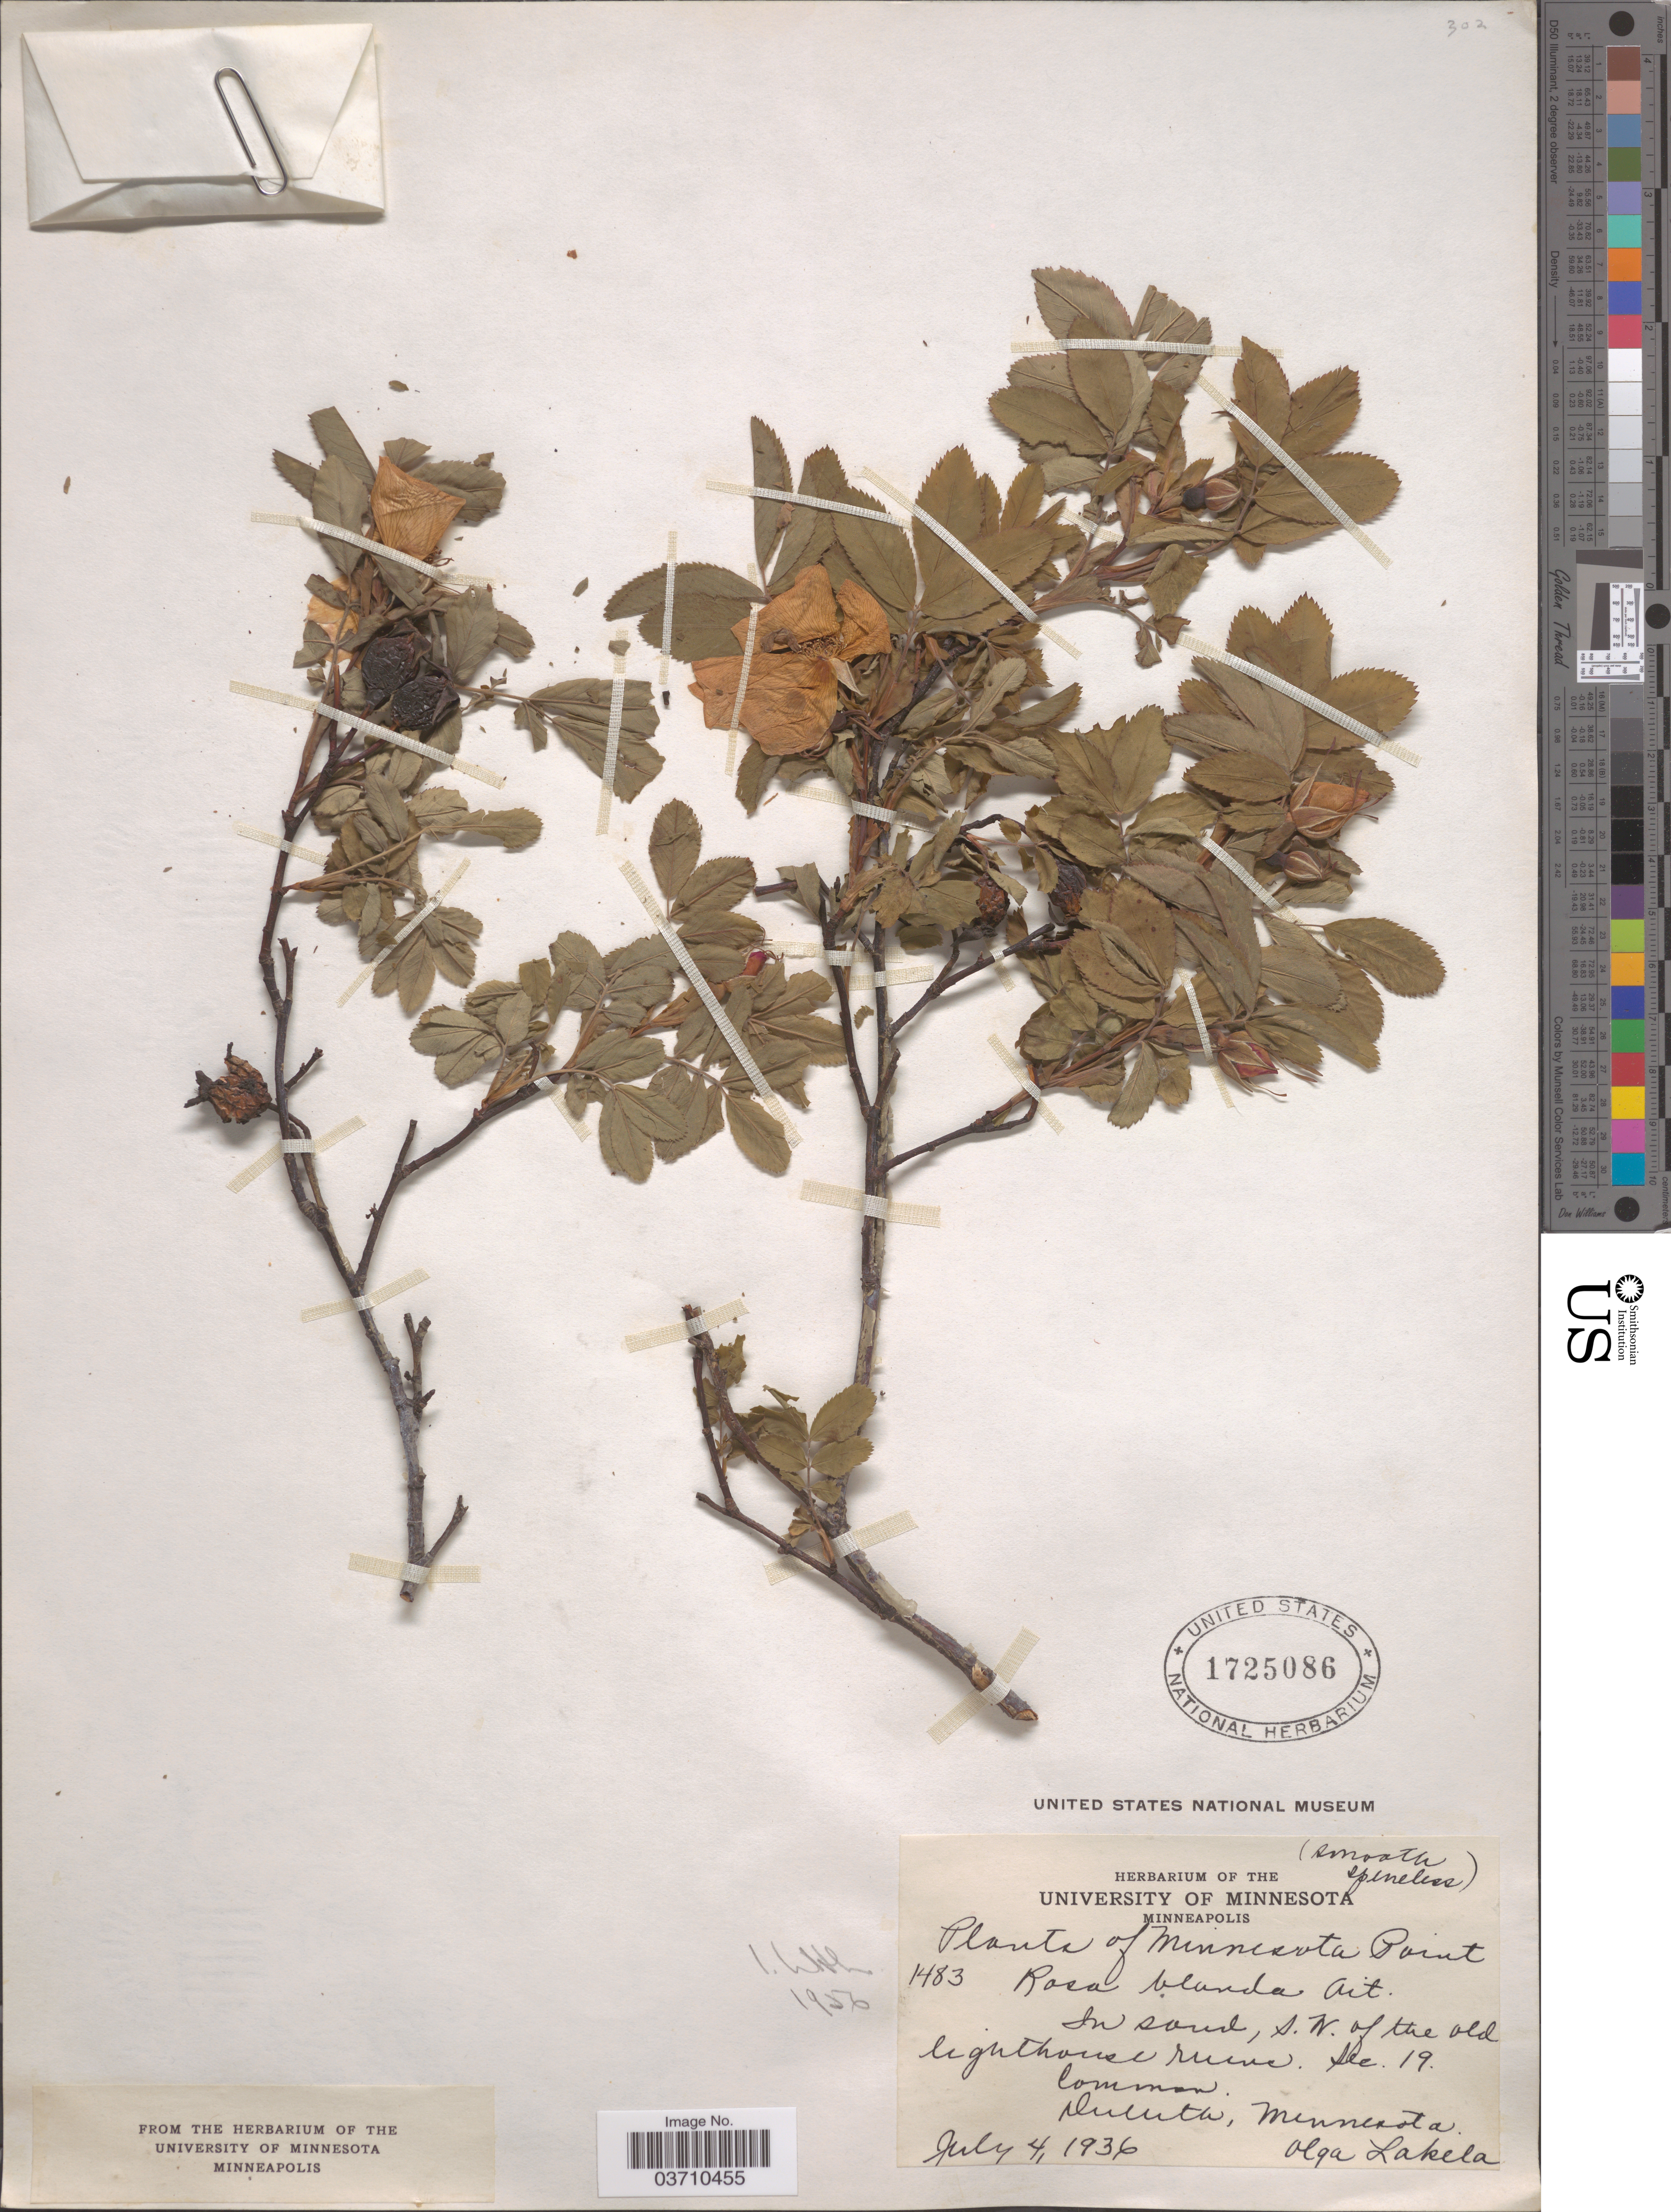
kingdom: Plantae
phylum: Tracheophyta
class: Magnoliopsida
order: Rosales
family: Rosaceae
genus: Rosa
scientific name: Rosa blanda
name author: Aiton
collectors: O. K. Lakela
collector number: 1483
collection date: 1936-07-04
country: United States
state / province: Minnesota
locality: Minnesota Point. S. W. of the old lighthouse ruins. Sec. 19. Duluth.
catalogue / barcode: US 1725086